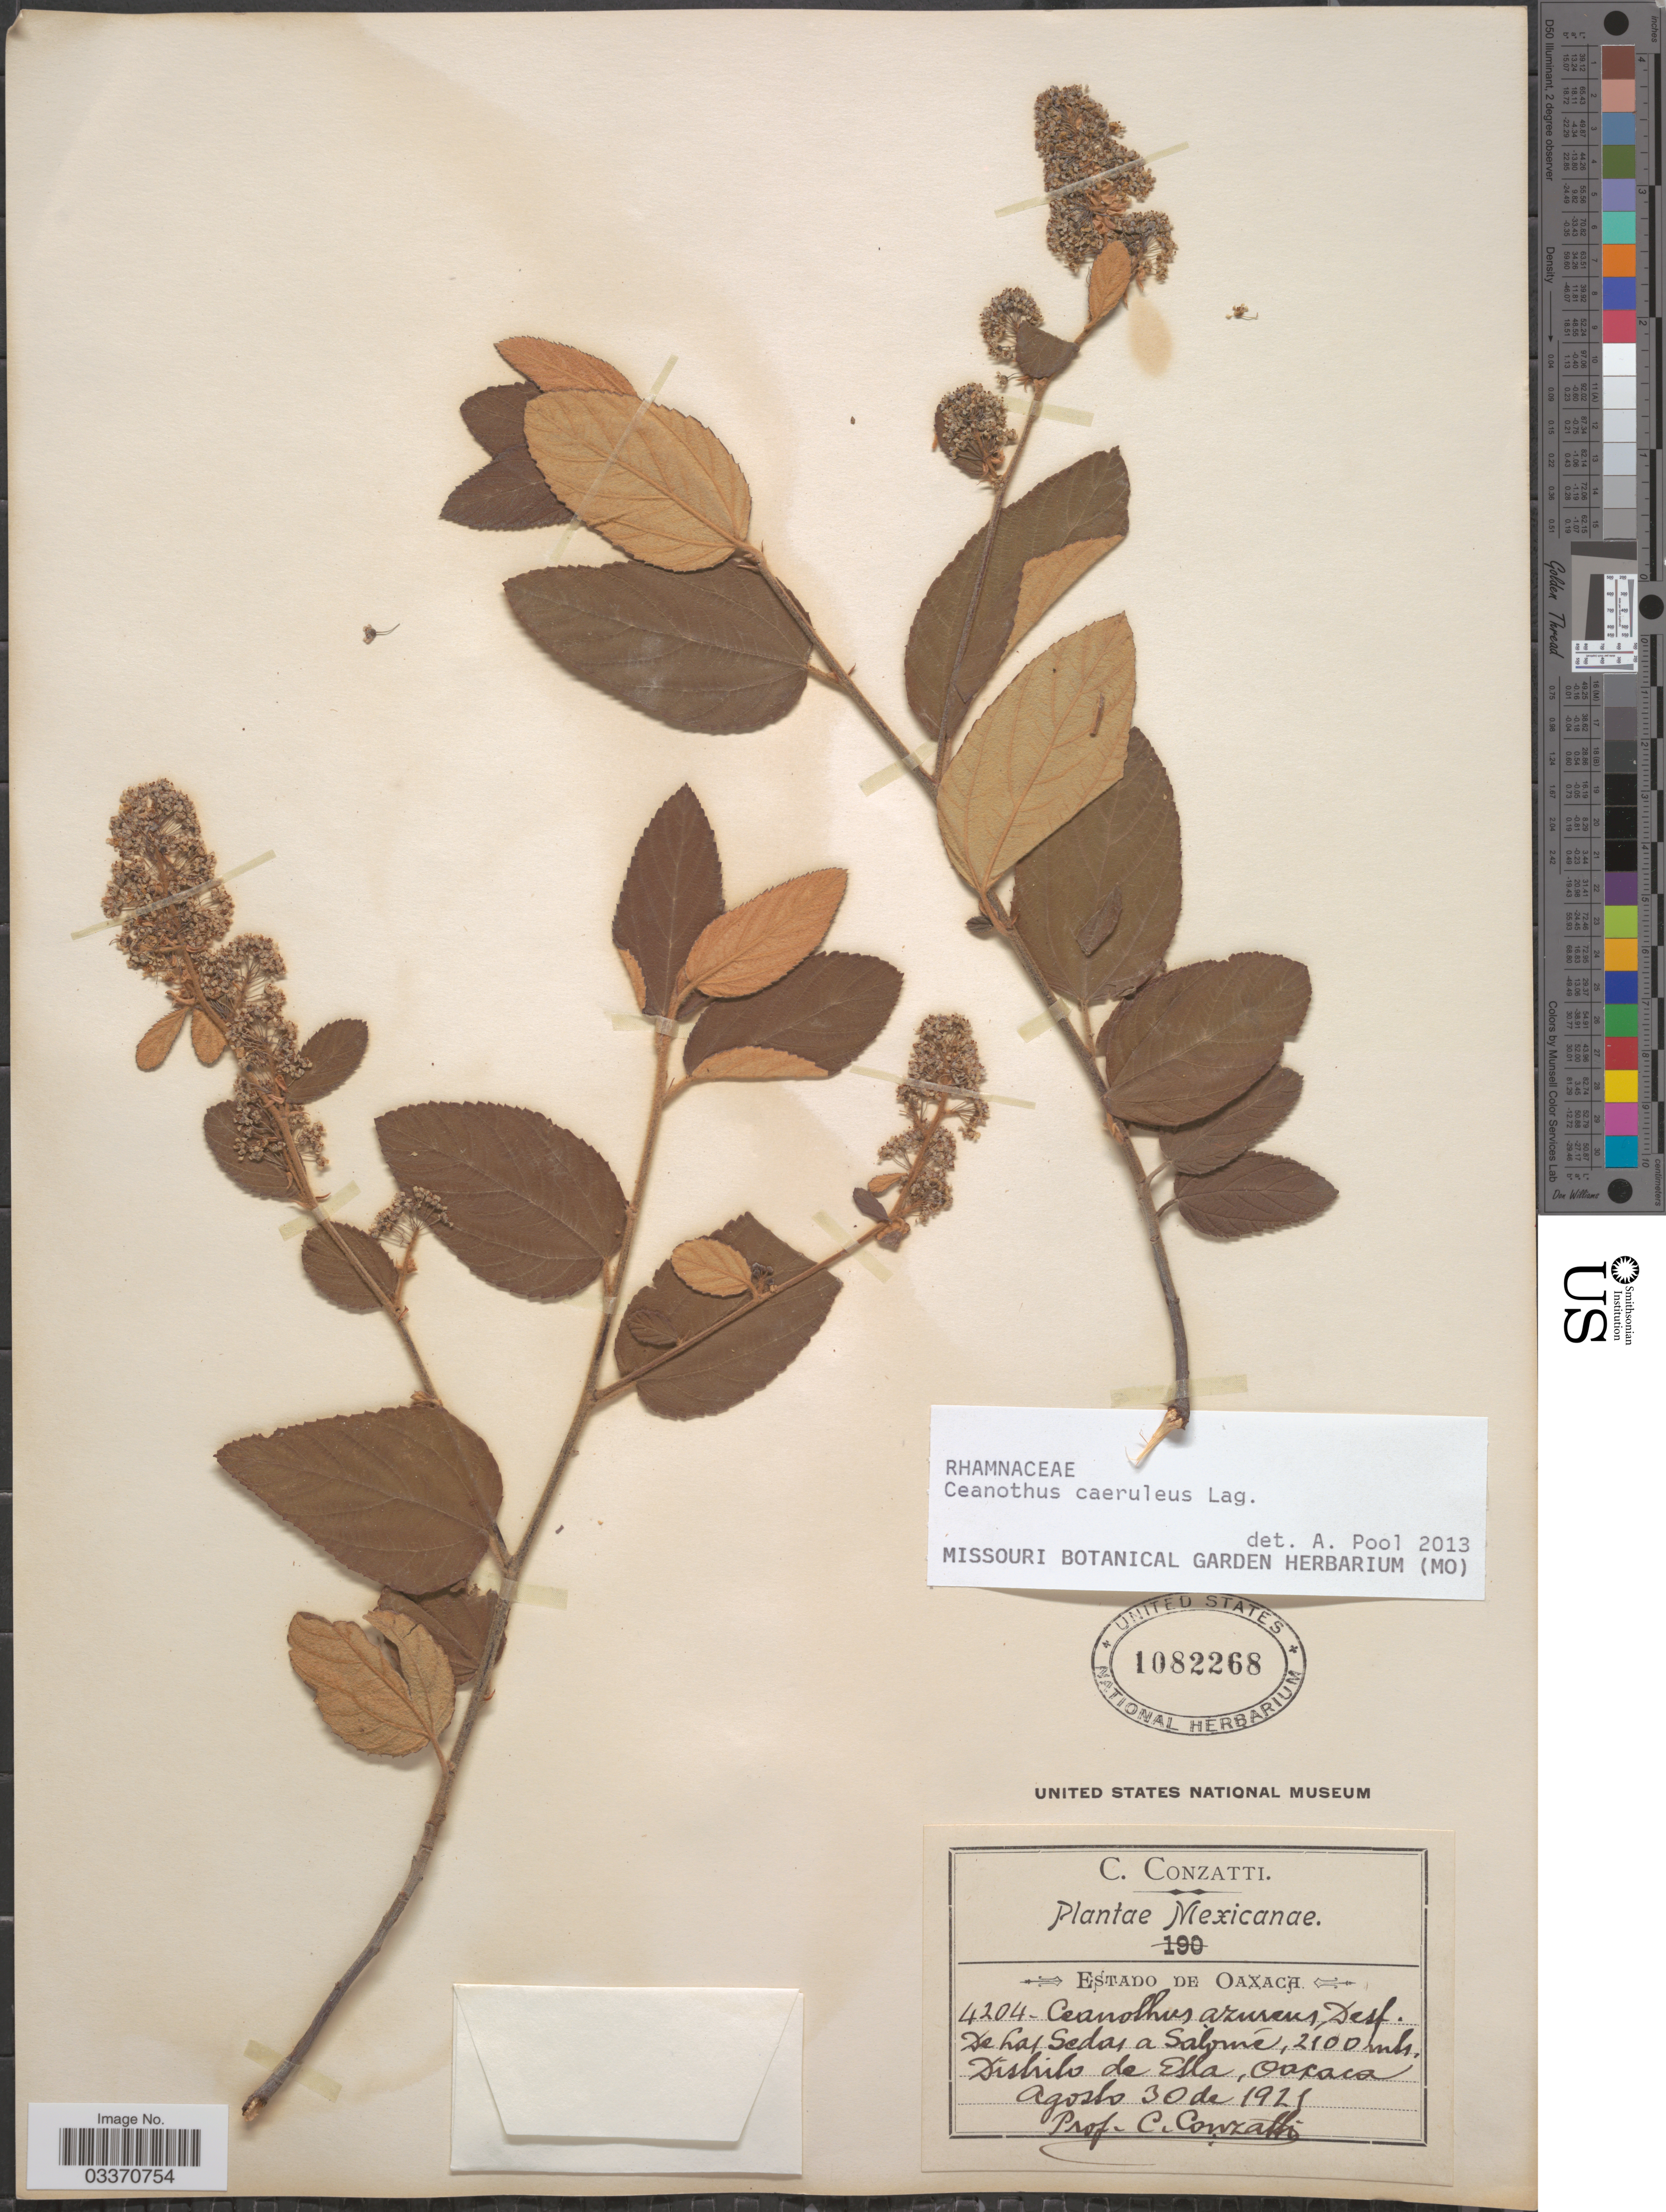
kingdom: Plantae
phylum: Tracheophyta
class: Magnoliopsida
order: Rosales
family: Rhamnaceae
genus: Ceanothus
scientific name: Ceanothus caeruleus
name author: Lag.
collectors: C. Conzatti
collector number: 4204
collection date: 1925-08-30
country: Mexico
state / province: Oaxaca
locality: De Las Sedas a Salomé, Distrito de Ella.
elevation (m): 2100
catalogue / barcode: US 1082268